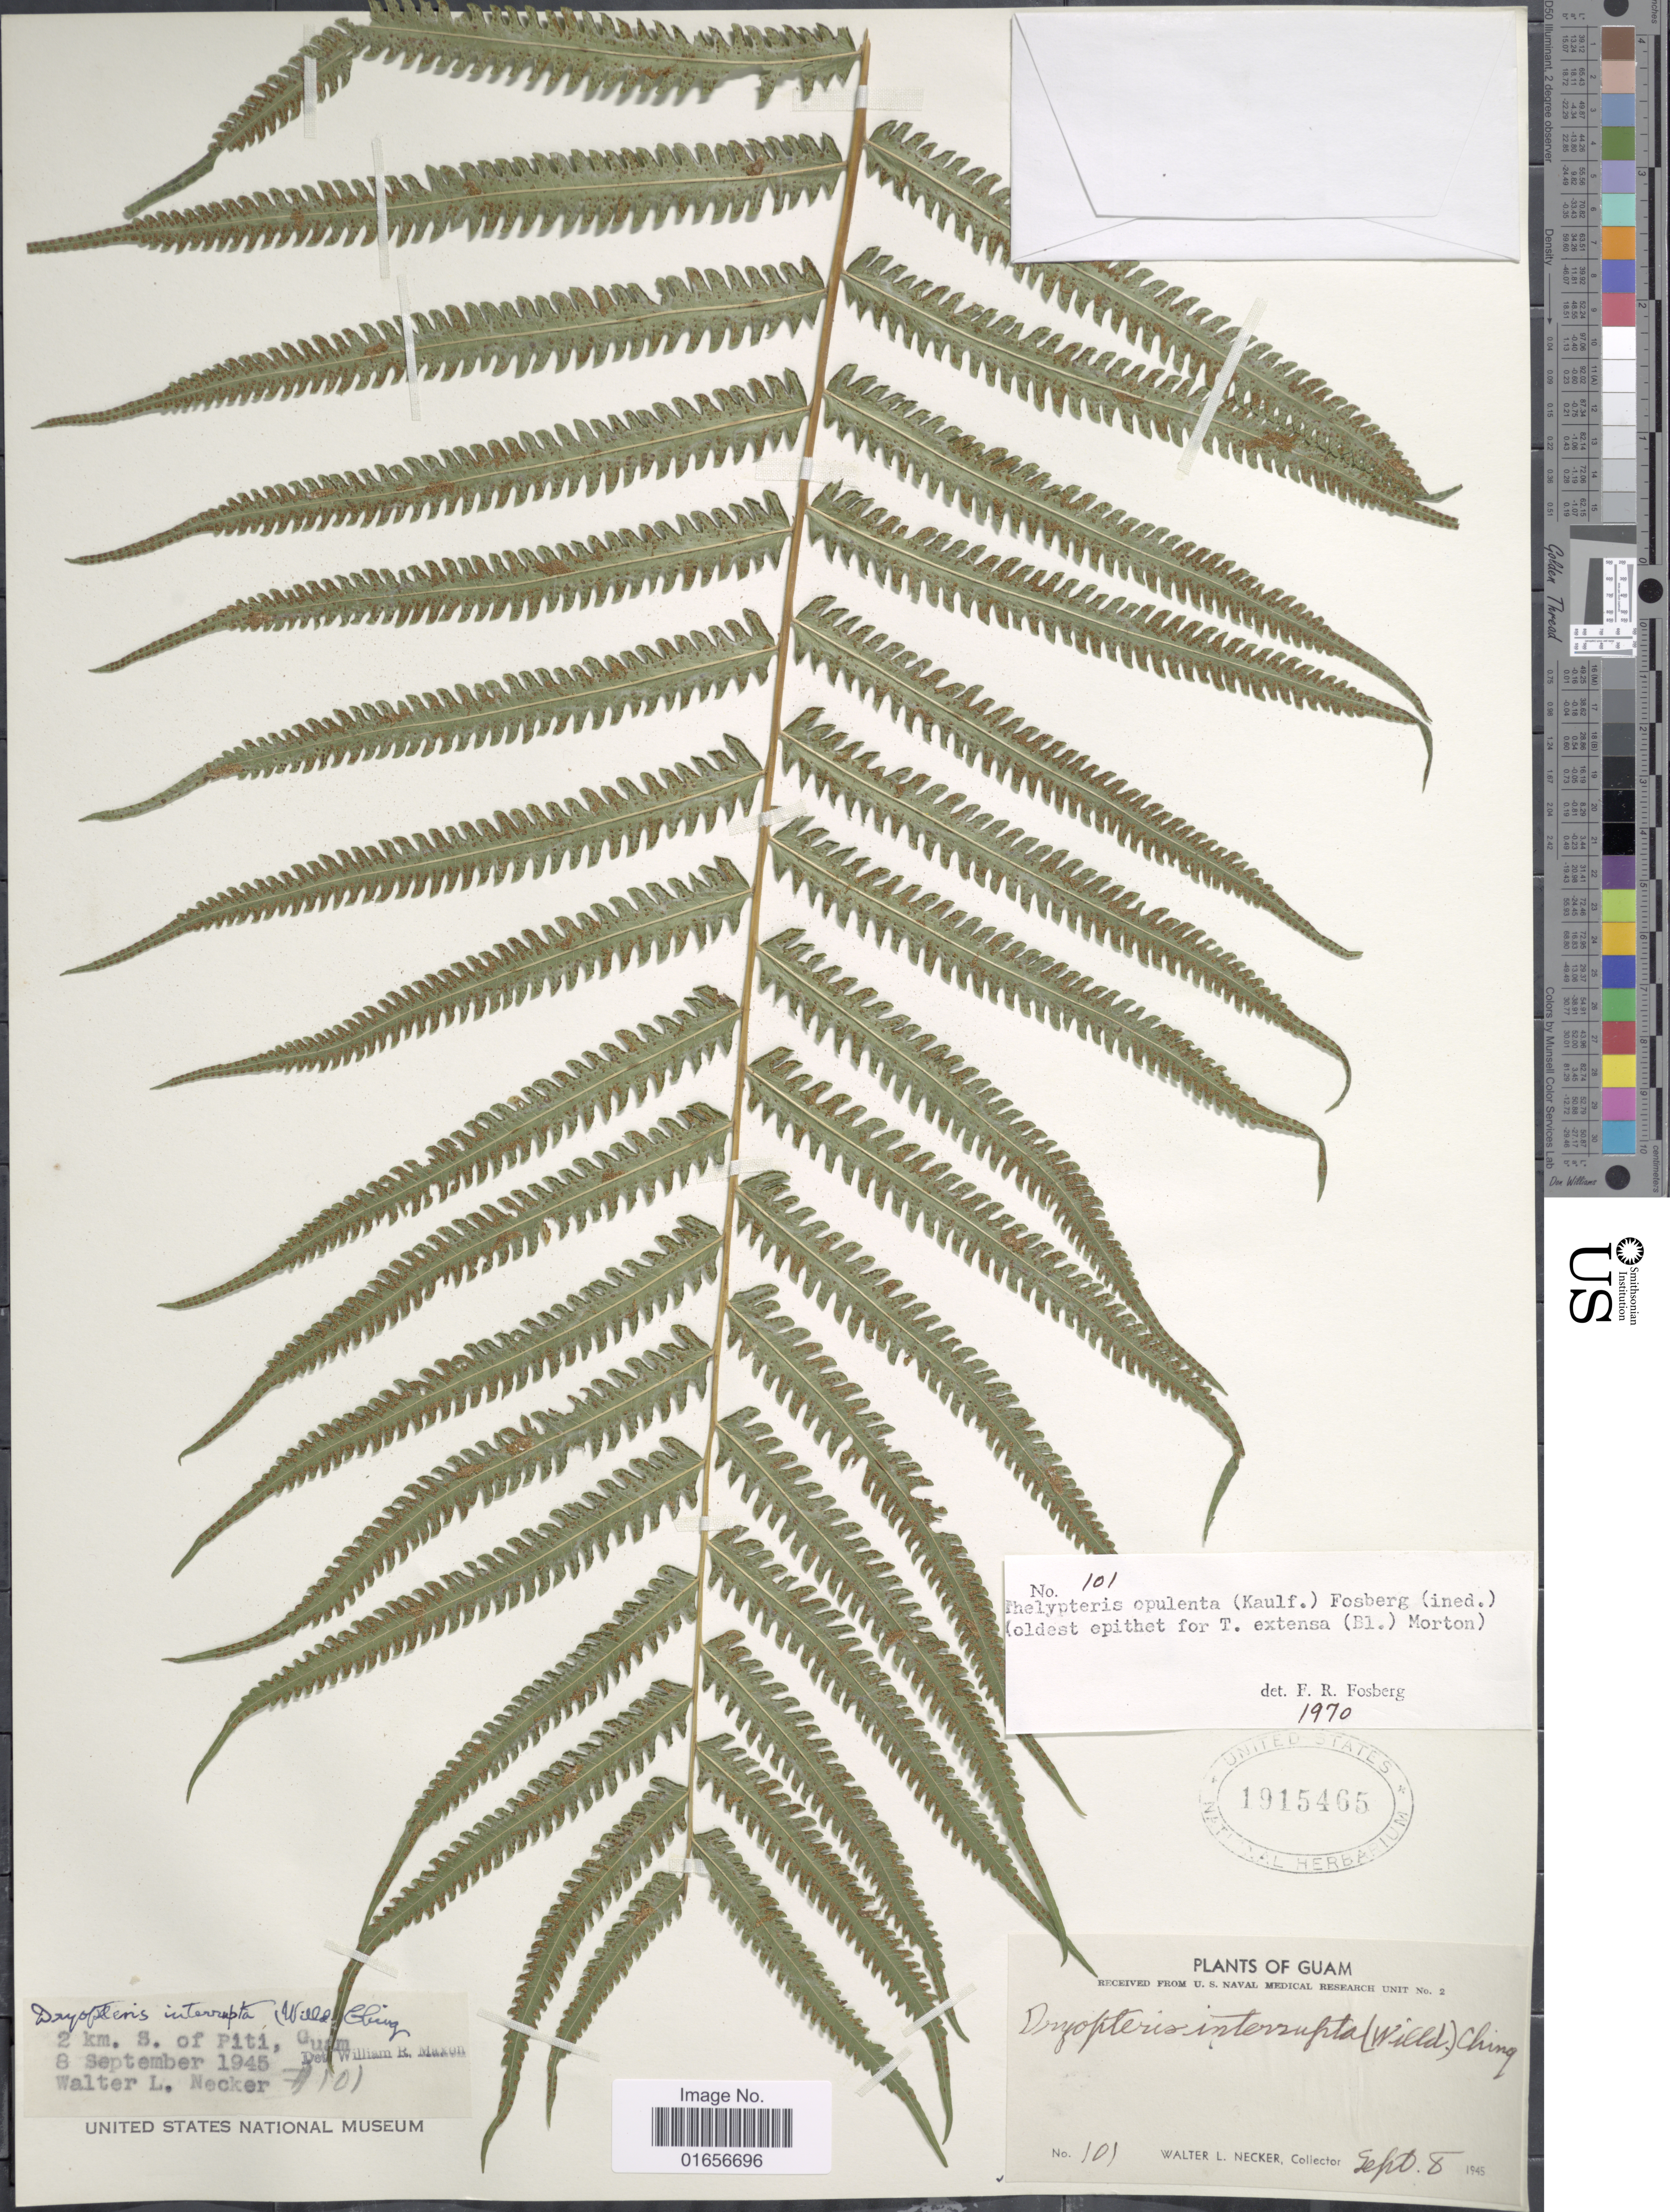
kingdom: Plantae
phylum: Tracheophyta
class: Polypodiopsida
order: Polypodiales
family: Thelypteridaceae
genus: Amphineuron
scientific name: Amphineuron opulentum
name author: (Kaulf.) Holttum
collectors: W. L. Necker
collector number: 101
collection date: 1945-09-08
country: Guam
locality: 2 km. S. of Piti, Guam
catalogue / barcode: US 1915465